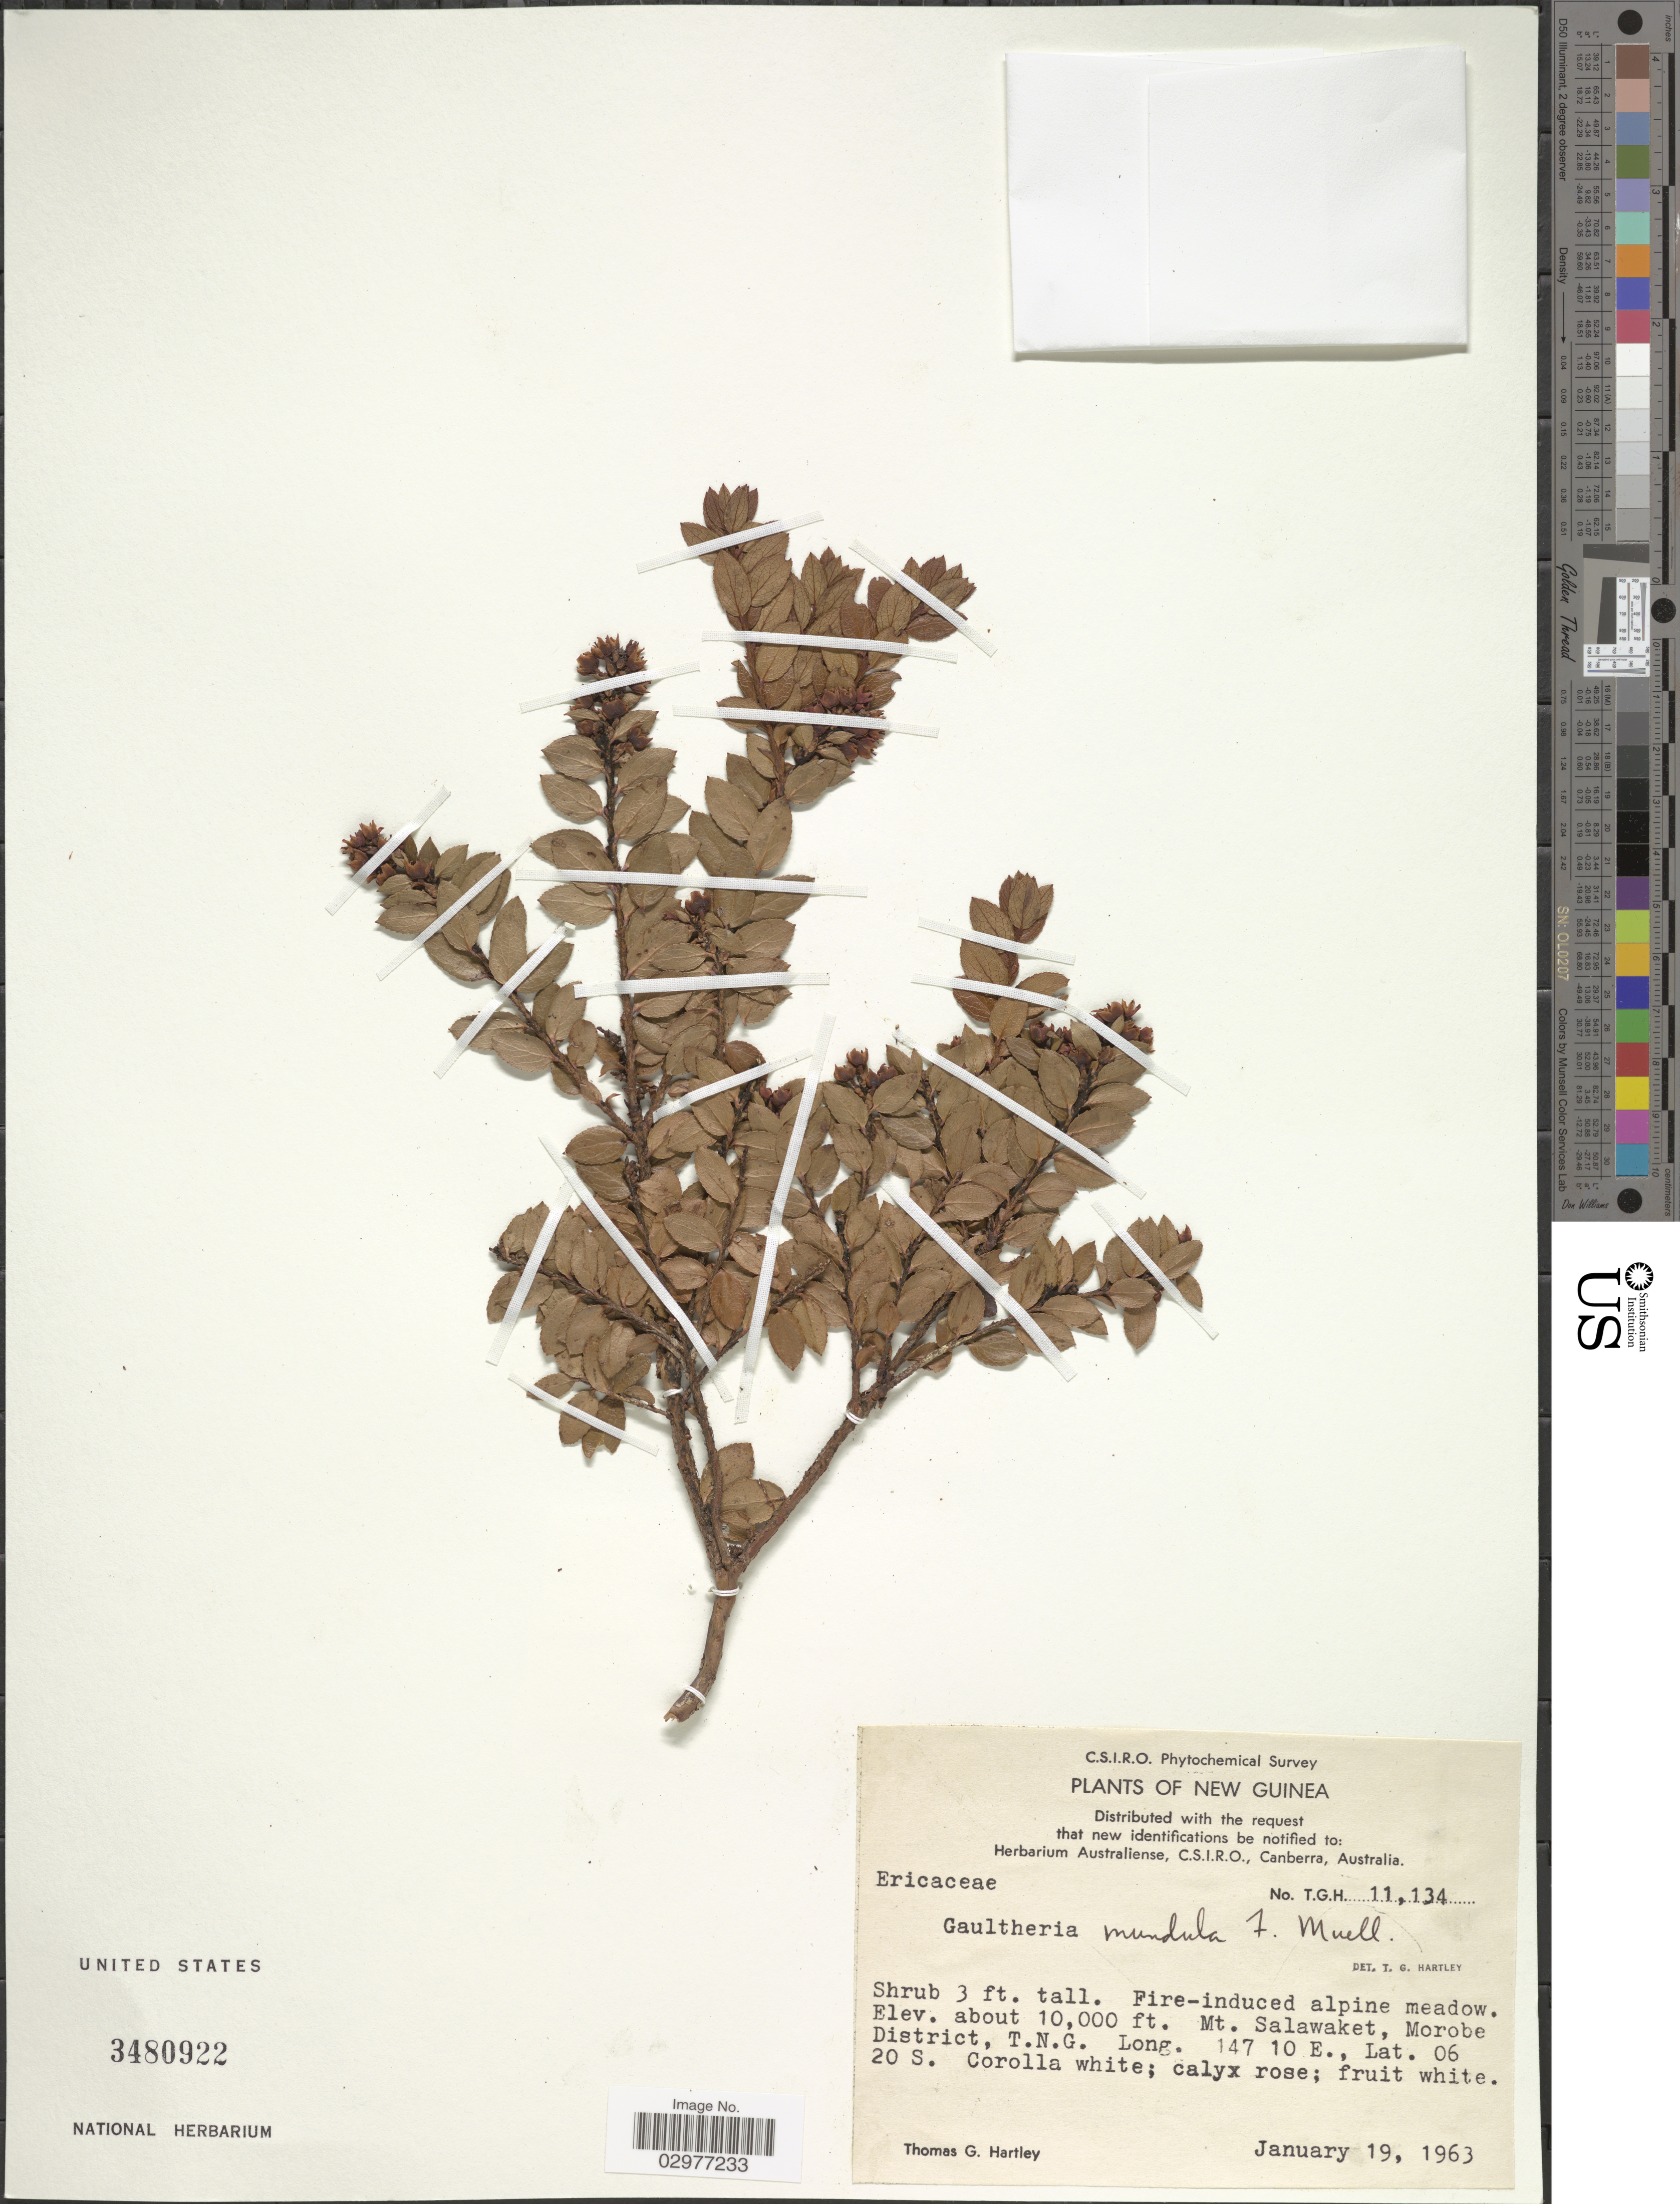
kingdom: Plantae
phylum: Tracheophyta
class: Magnoliopsida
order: Ericales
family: Ericaceae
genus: Gaultheria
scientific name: Gaultheria mundula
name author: F. Muell.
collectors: T. G. Hartley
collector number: T.G.H. 11134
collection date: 1963-01-19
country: Papua New Guinea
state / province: Morobe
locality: Mt. Salawaket, Morobe District, T.N.G.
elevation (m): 3048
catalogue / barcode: US 3480922